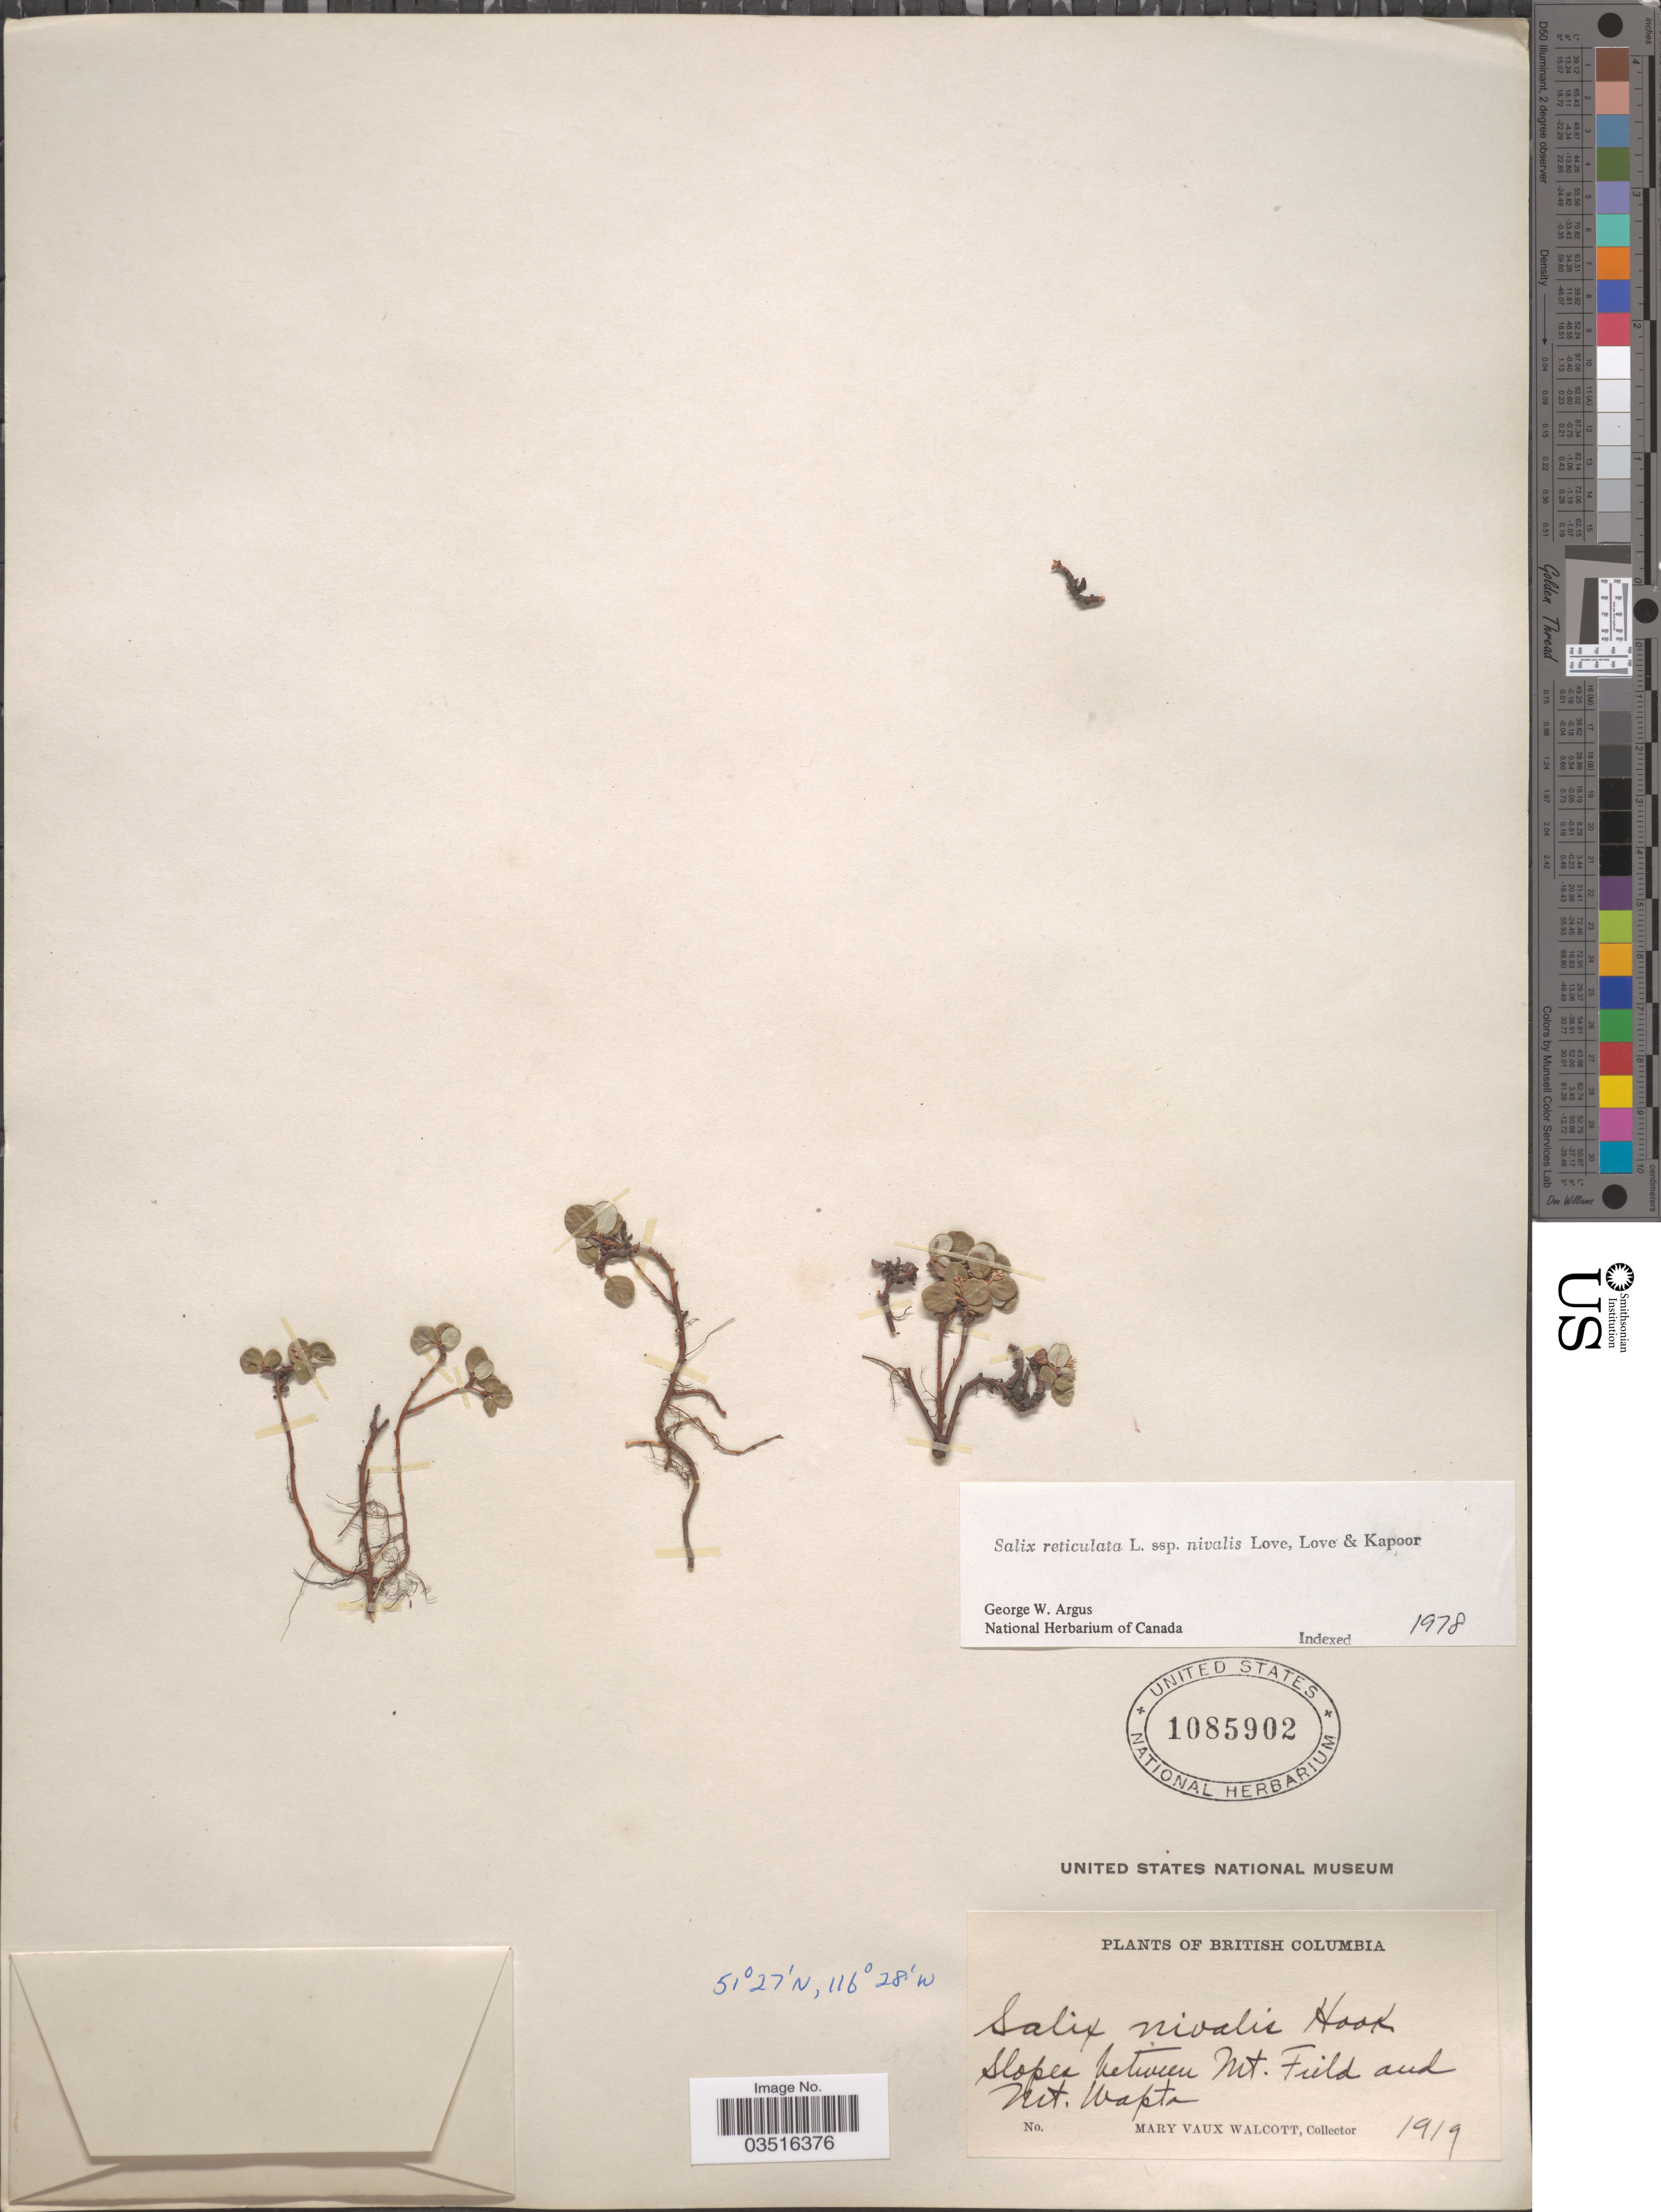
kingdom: Plantae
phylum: Tracheophyta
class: Magnoliopsida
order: Malpighiales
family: Salicaceae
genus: Salix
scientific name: Salix reticulata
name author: L.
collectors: M. Walcott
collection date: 1919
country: Canada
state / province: British Columbia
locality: Slopes between Mt. Field and Mt. Wapta.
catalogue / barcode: US 1085902